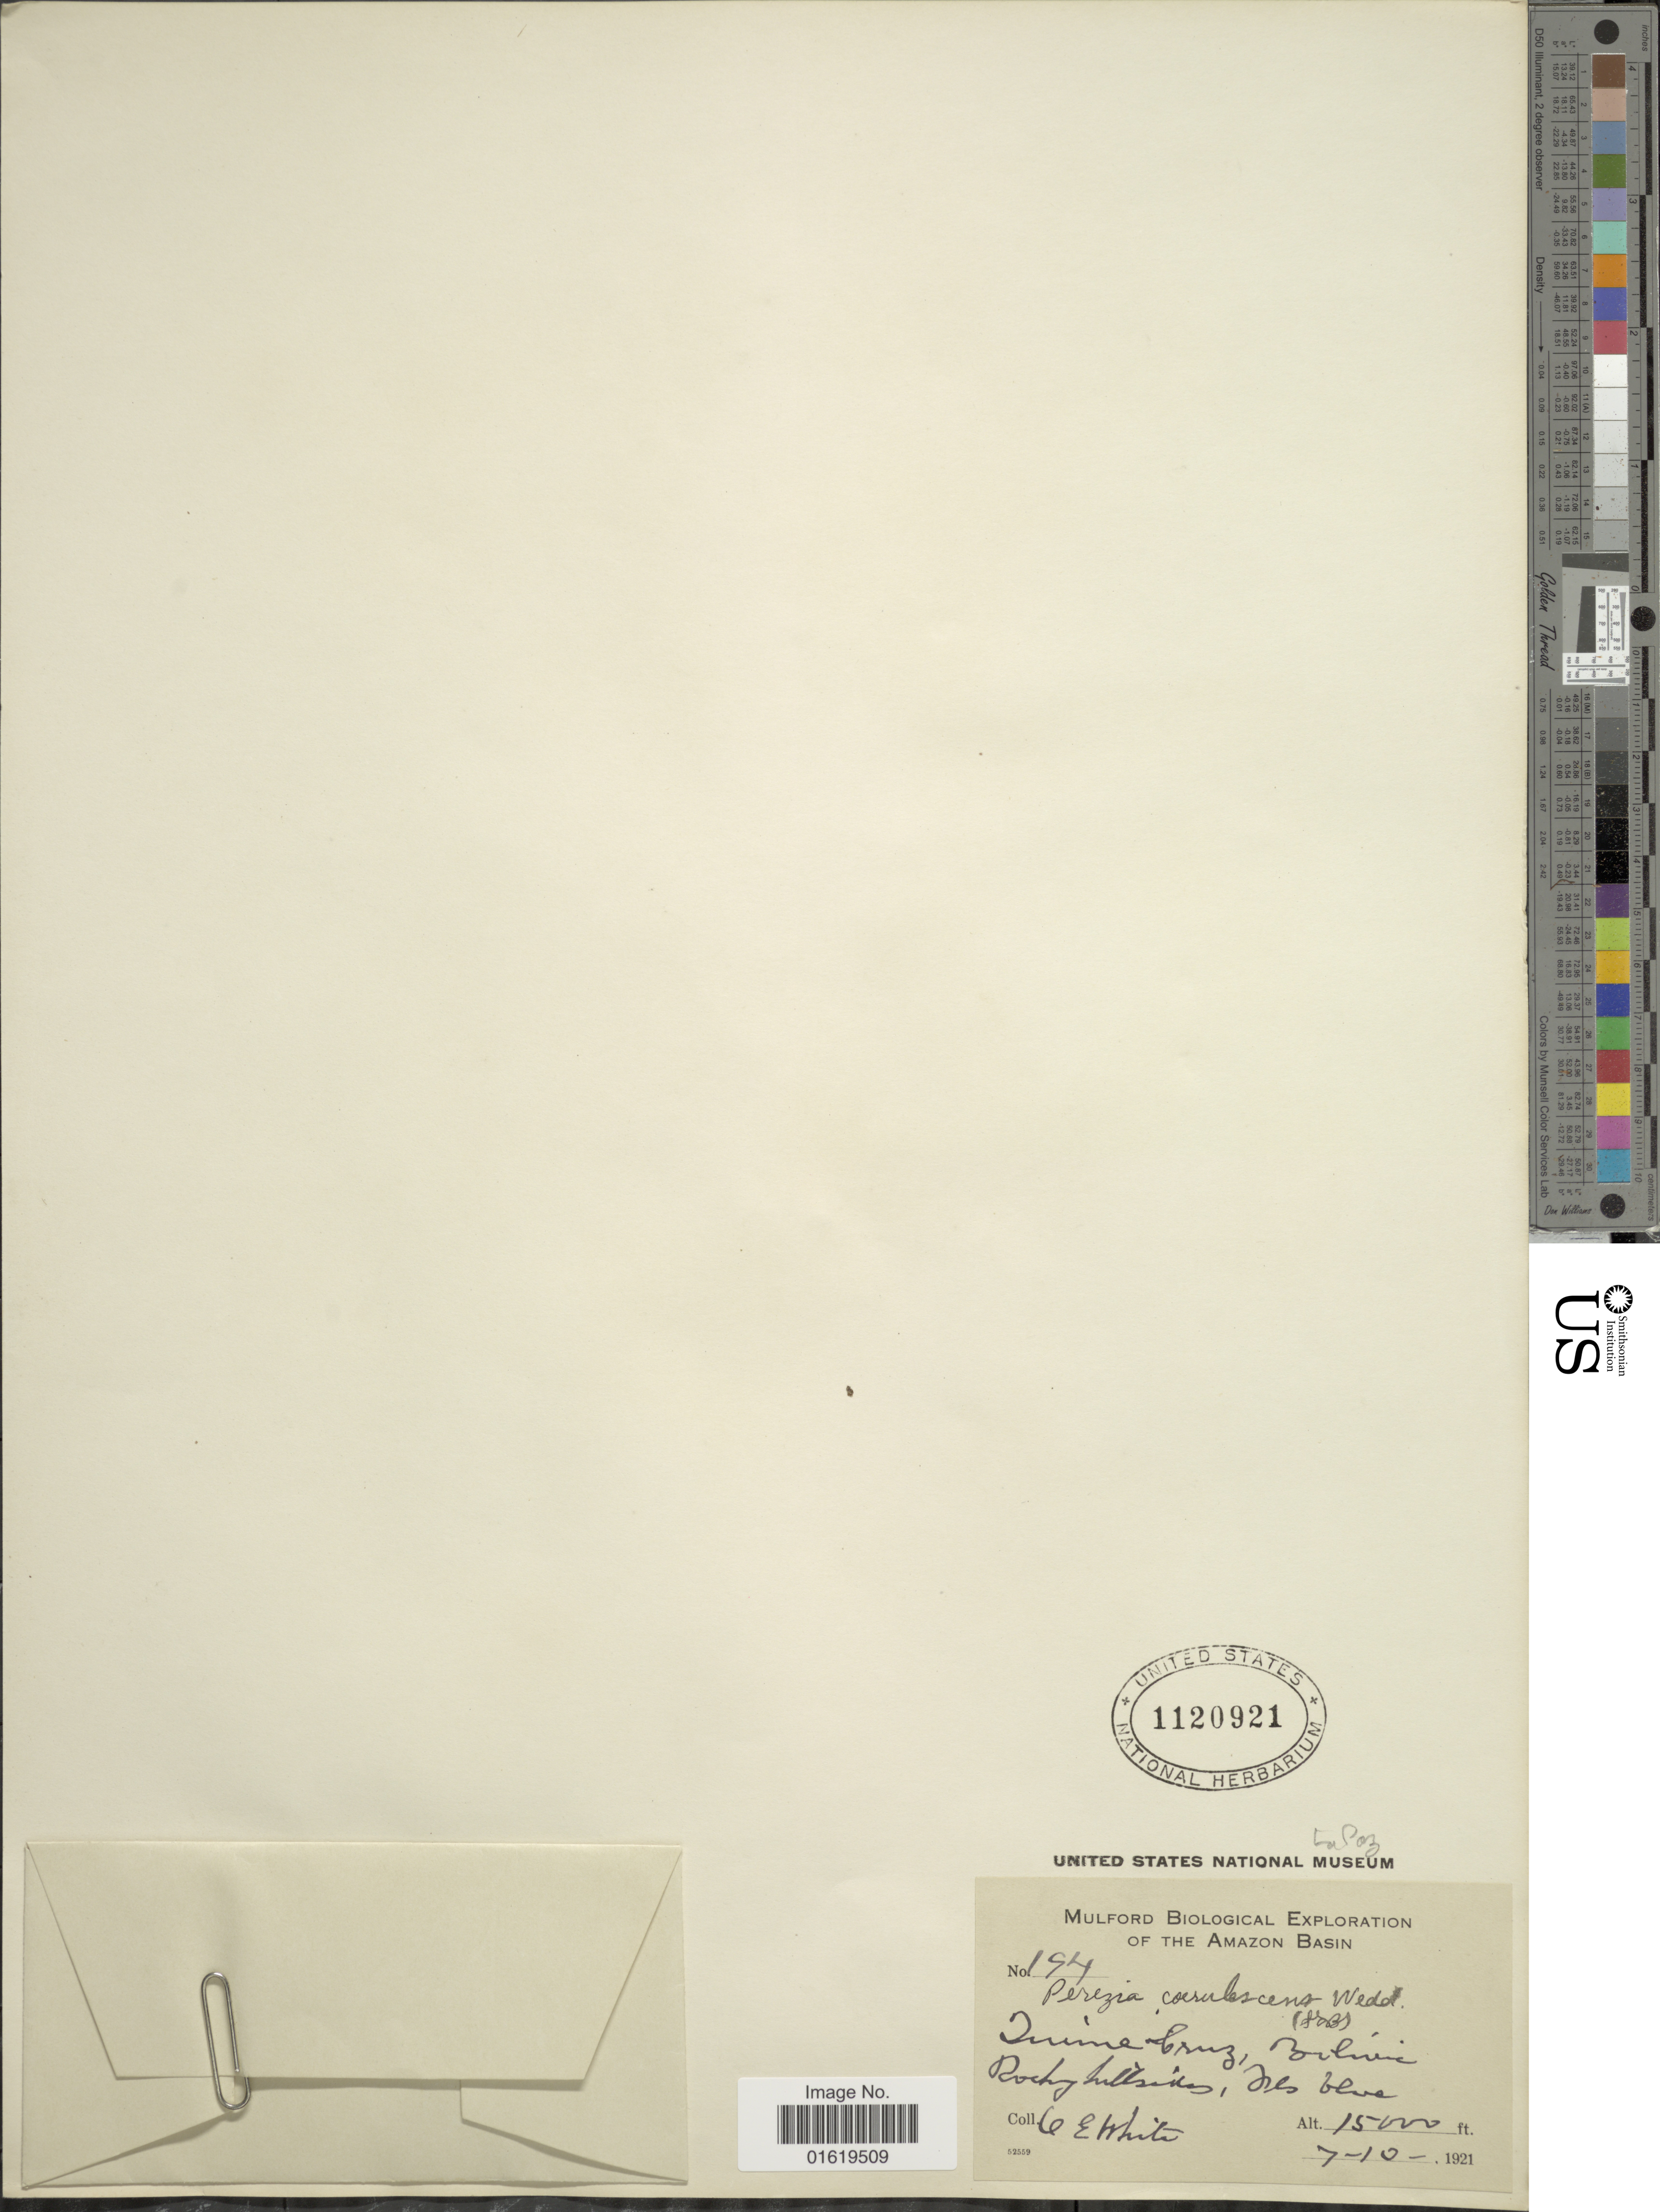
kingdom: Plantae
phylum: Tracheophyta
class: Magnoliopsida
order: Asterales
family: Asteraceae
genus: Perezia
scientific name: Perezia coerulescens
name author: Wedd.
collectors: O. E. White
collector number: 194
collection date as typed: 7-10-1921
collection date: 1921-07-10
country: Bolivia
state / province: La Paz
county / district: Inquisivi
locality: Quime Cruz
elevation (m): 4572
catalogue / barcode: US 1120921